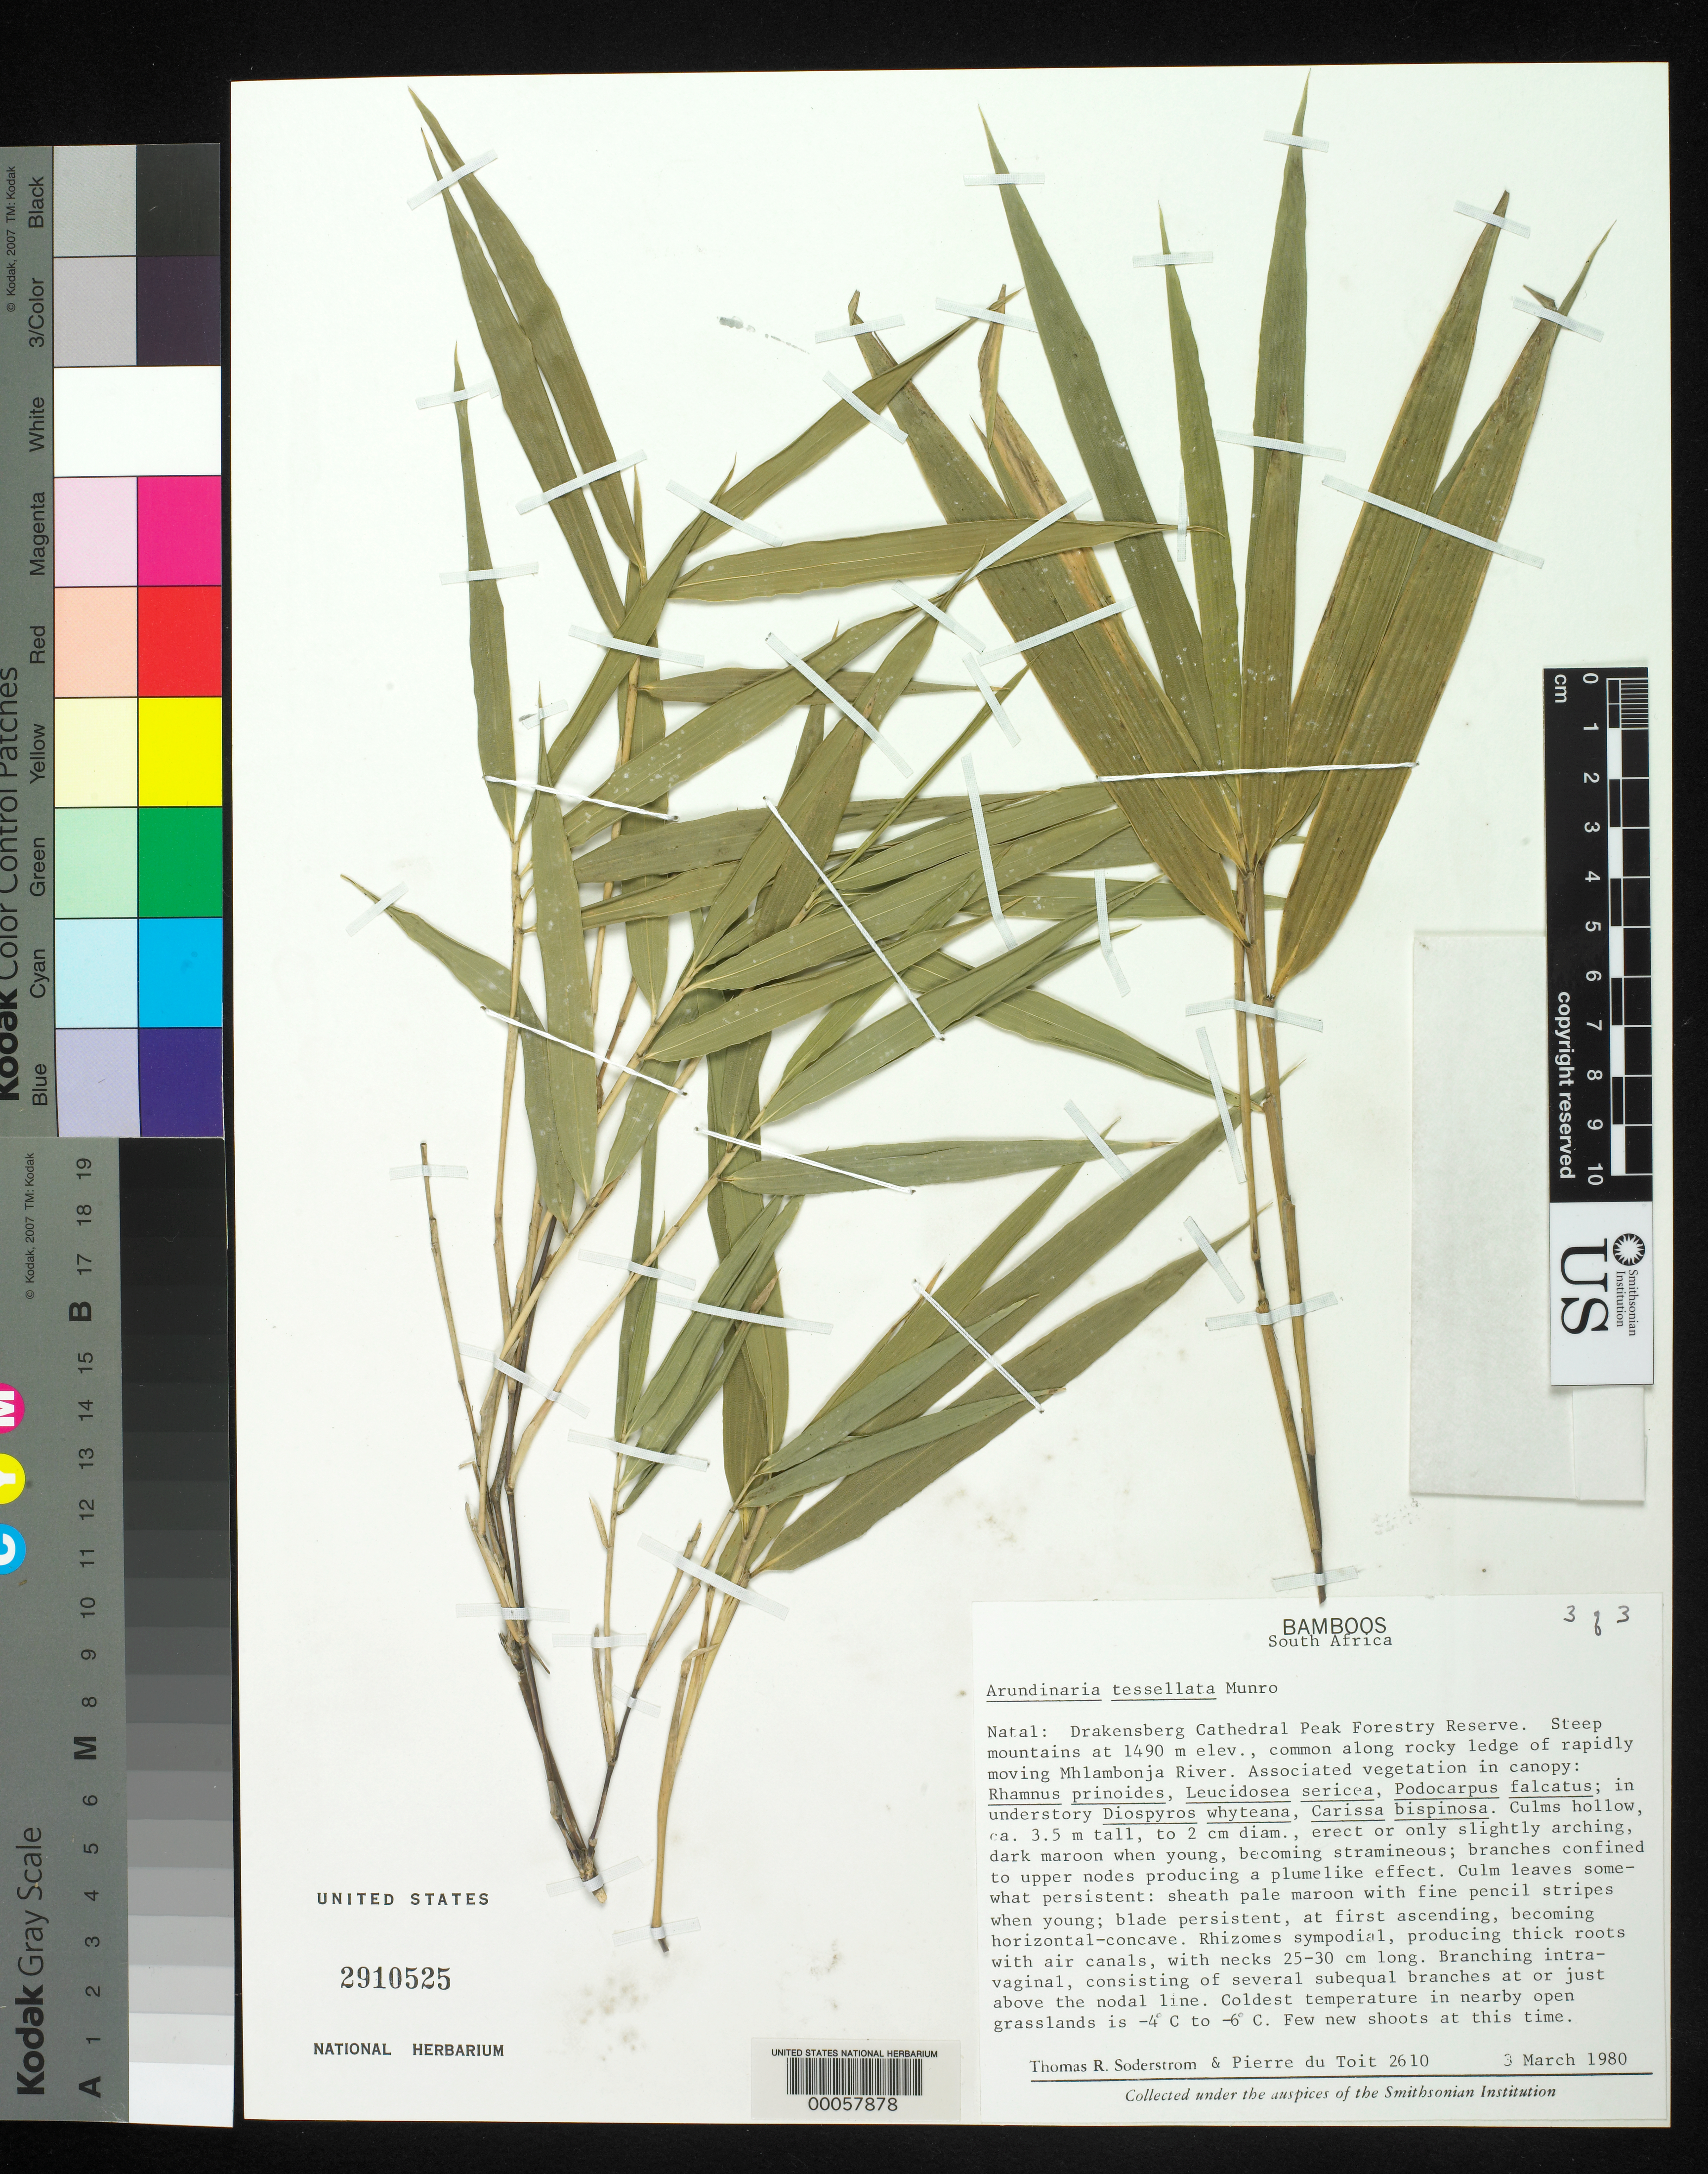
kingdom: Plantae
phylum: Tracheophyta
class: Liliopsida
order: Poales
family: Poaceae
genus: Bergbambos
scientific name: Bergbambos tessellata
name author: (Nees) Stapleton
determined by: Poaceae Reorganization Project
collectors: T. R. Soderstrom & P. Du Toit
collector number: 2610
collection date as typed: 03 Mar 1980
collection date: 1980-03-03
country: South Africa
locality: Natal, drakensberg cathedral peak forestry reserve, along the mhlambonja river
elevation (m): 1490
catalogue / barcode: US 2910525